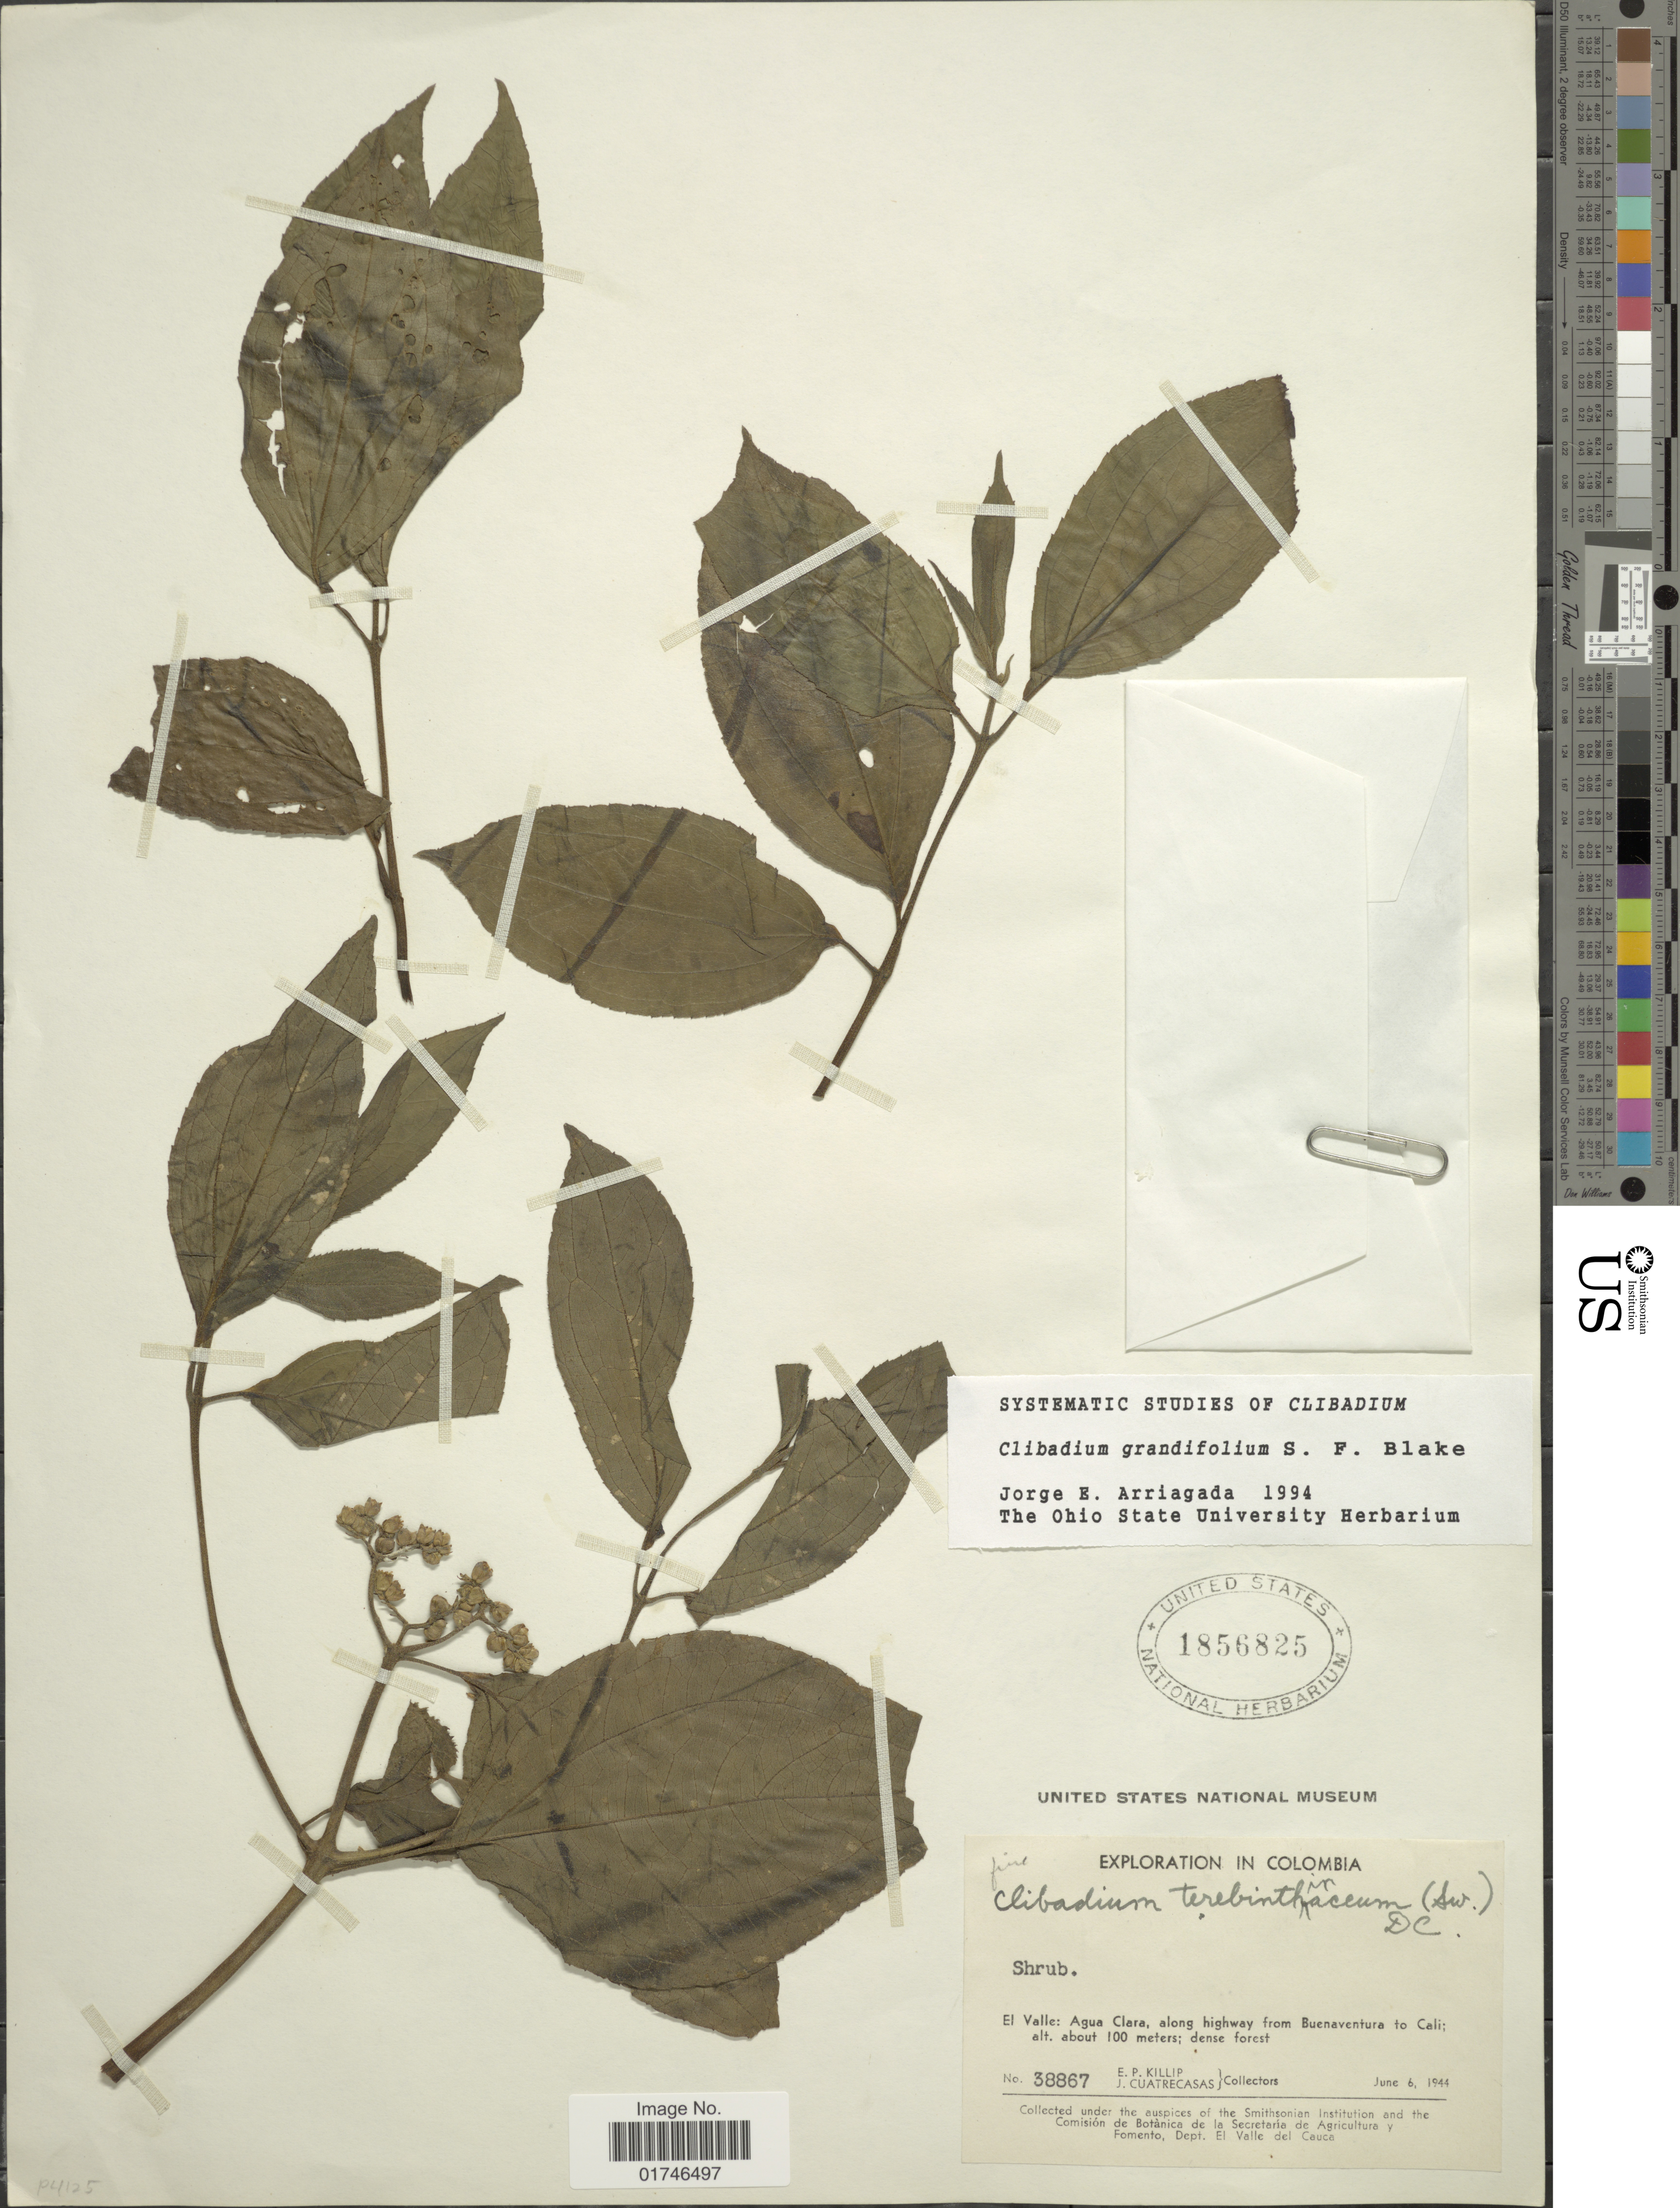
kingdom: Plantae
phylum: Tracheophyta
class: Magnoliopsida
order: Asterales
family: Asteraceae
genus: Clibadium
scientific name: Clibadium grandifolium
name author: S.F. Blake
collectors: E. P. Killip & J. Cuatrecasas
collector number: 38867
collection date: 1944-06-06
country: Colombia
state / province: Valle del Cauca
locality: El Valle: agua Clara. along highway from Buenaventura to Cali,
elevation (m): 100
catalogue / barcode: US 1856825